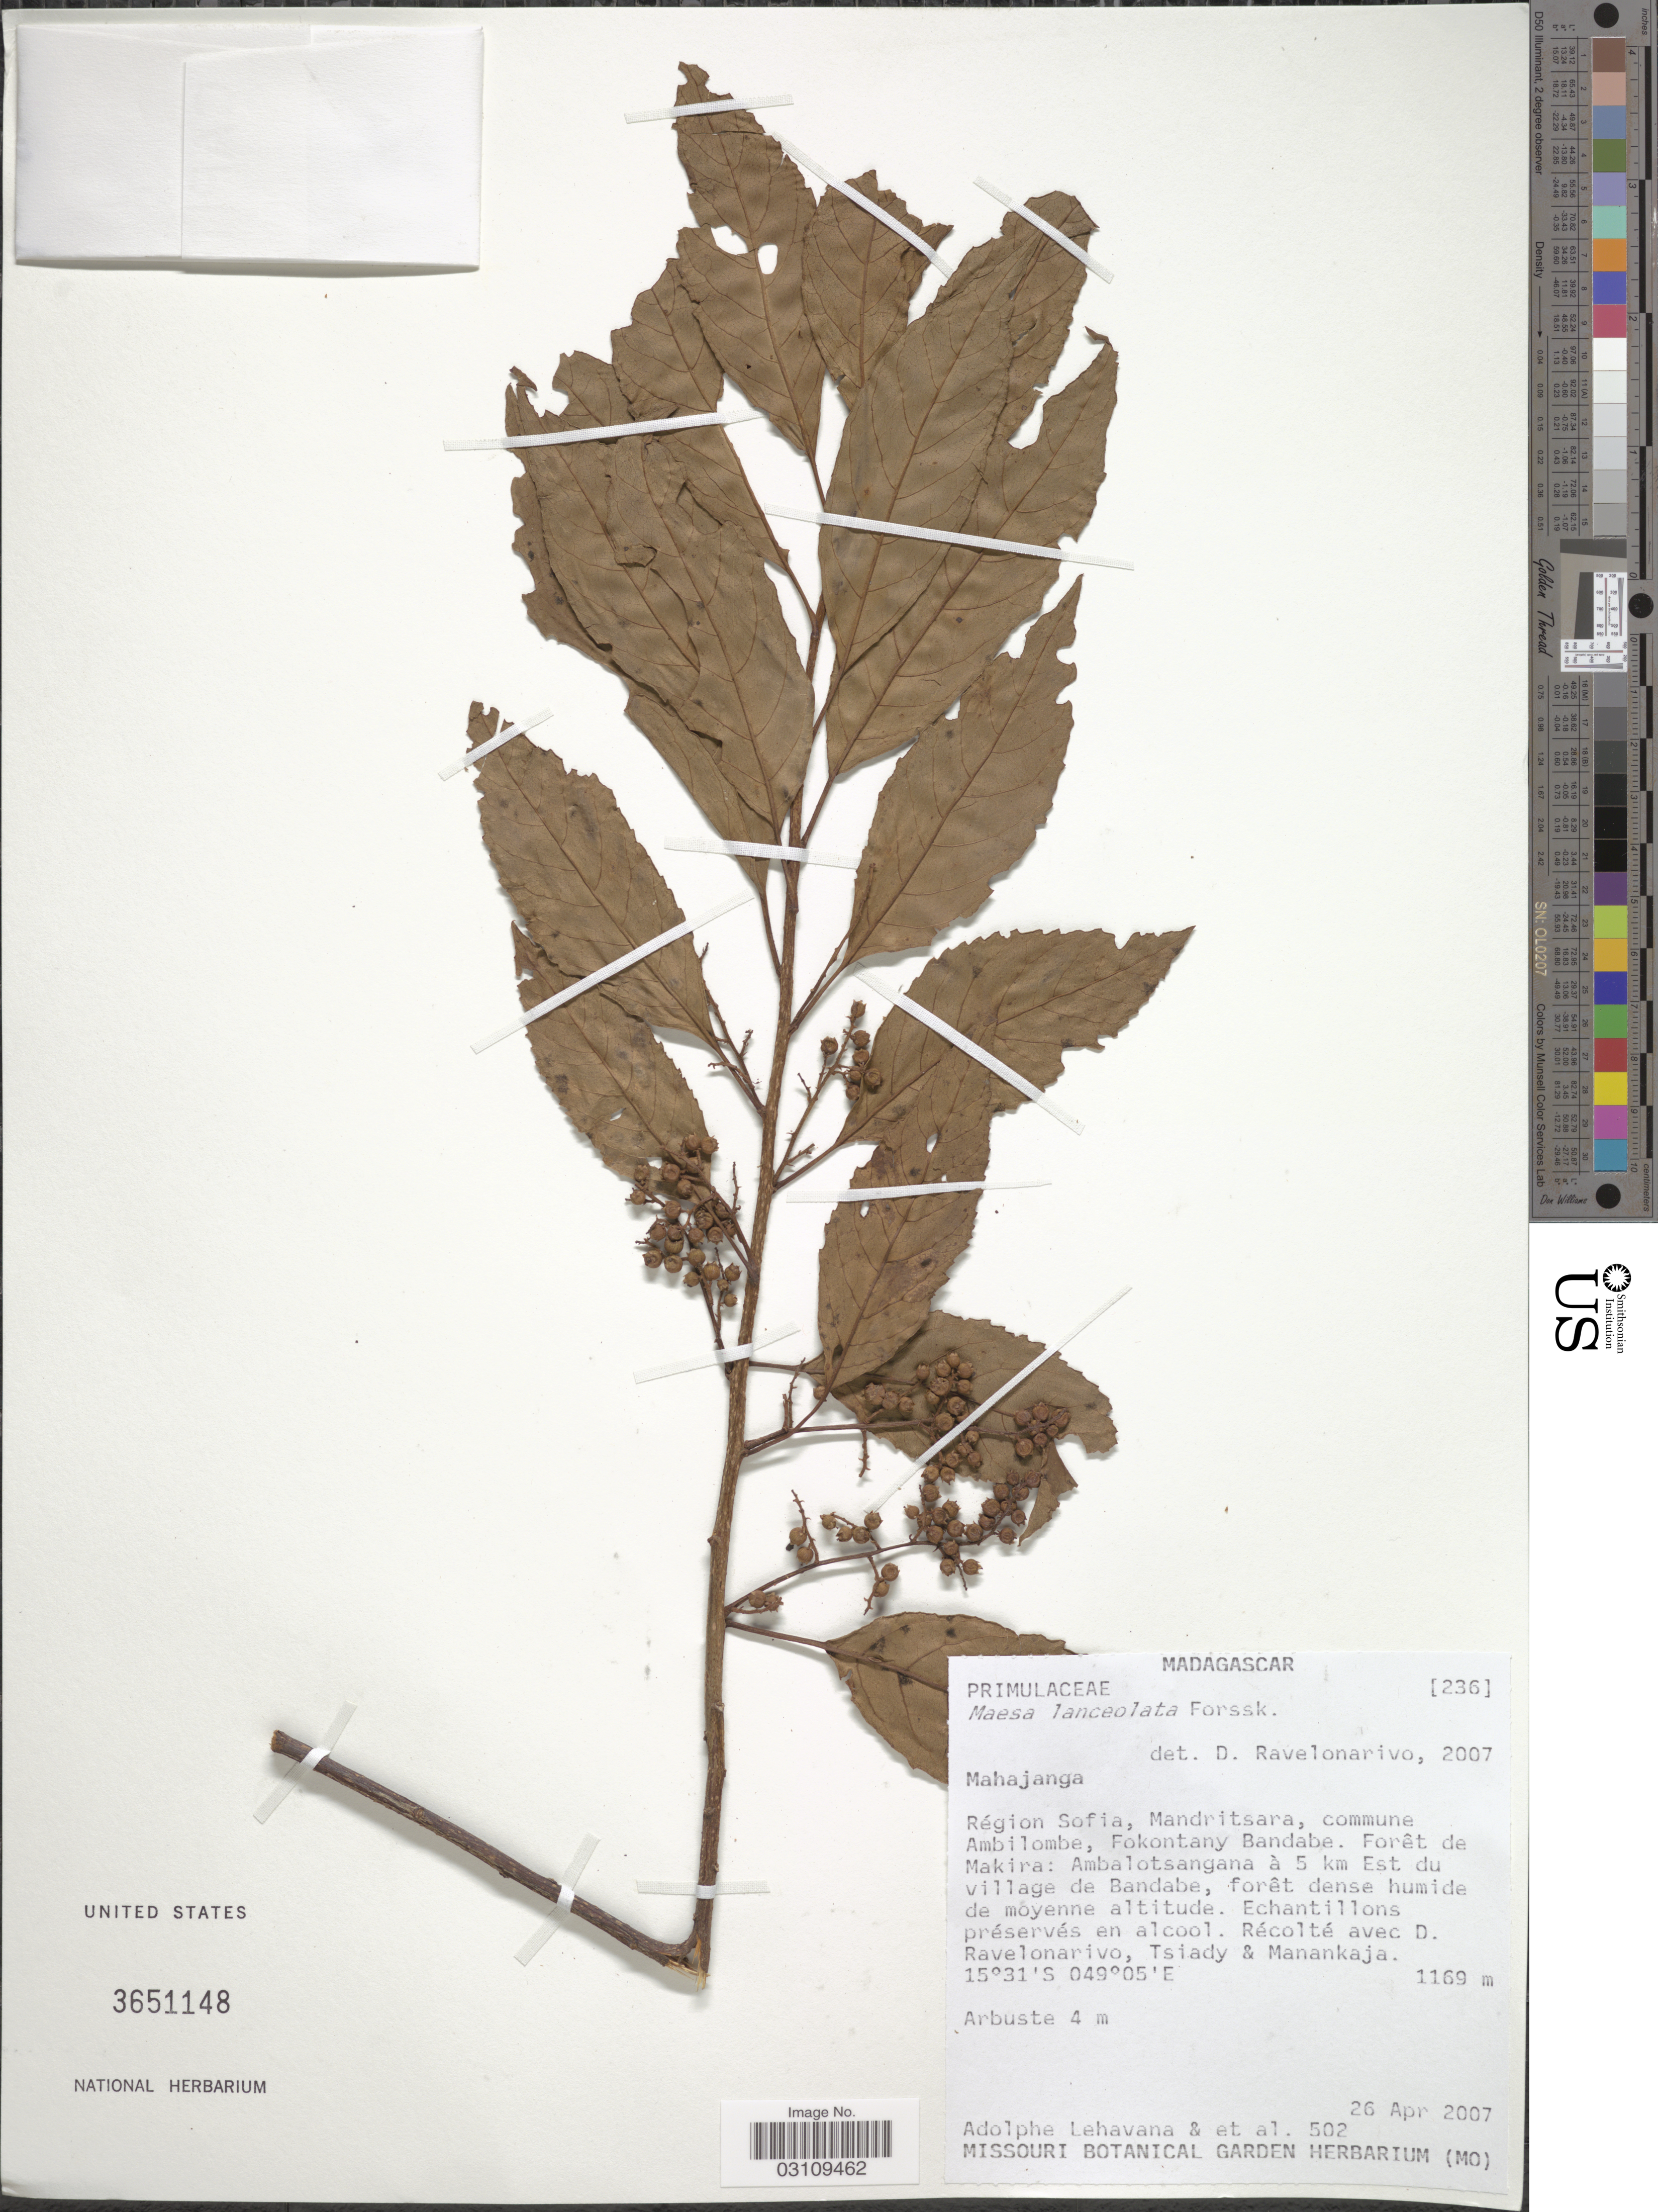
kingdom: Plantae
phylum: Tracheophyta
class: Magnoliopsida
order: Ericales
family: Primulaceae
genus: Maesa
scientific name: Maesa lanceolata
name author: Forssk.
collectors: A. Lehavana, D. Ravelonarivo, -. Tsiady & Manankaja, --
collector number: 502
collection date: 2007-04-26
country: Madagascar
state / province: Sofia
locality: Région Sofia, Mandritsara, commune Ambilombe, Fokontany Bandabe. Forêt de Makira: Ambalotsangana à 5 km Est du village de Bandabe.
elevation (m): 1169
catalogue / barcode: US 3651148